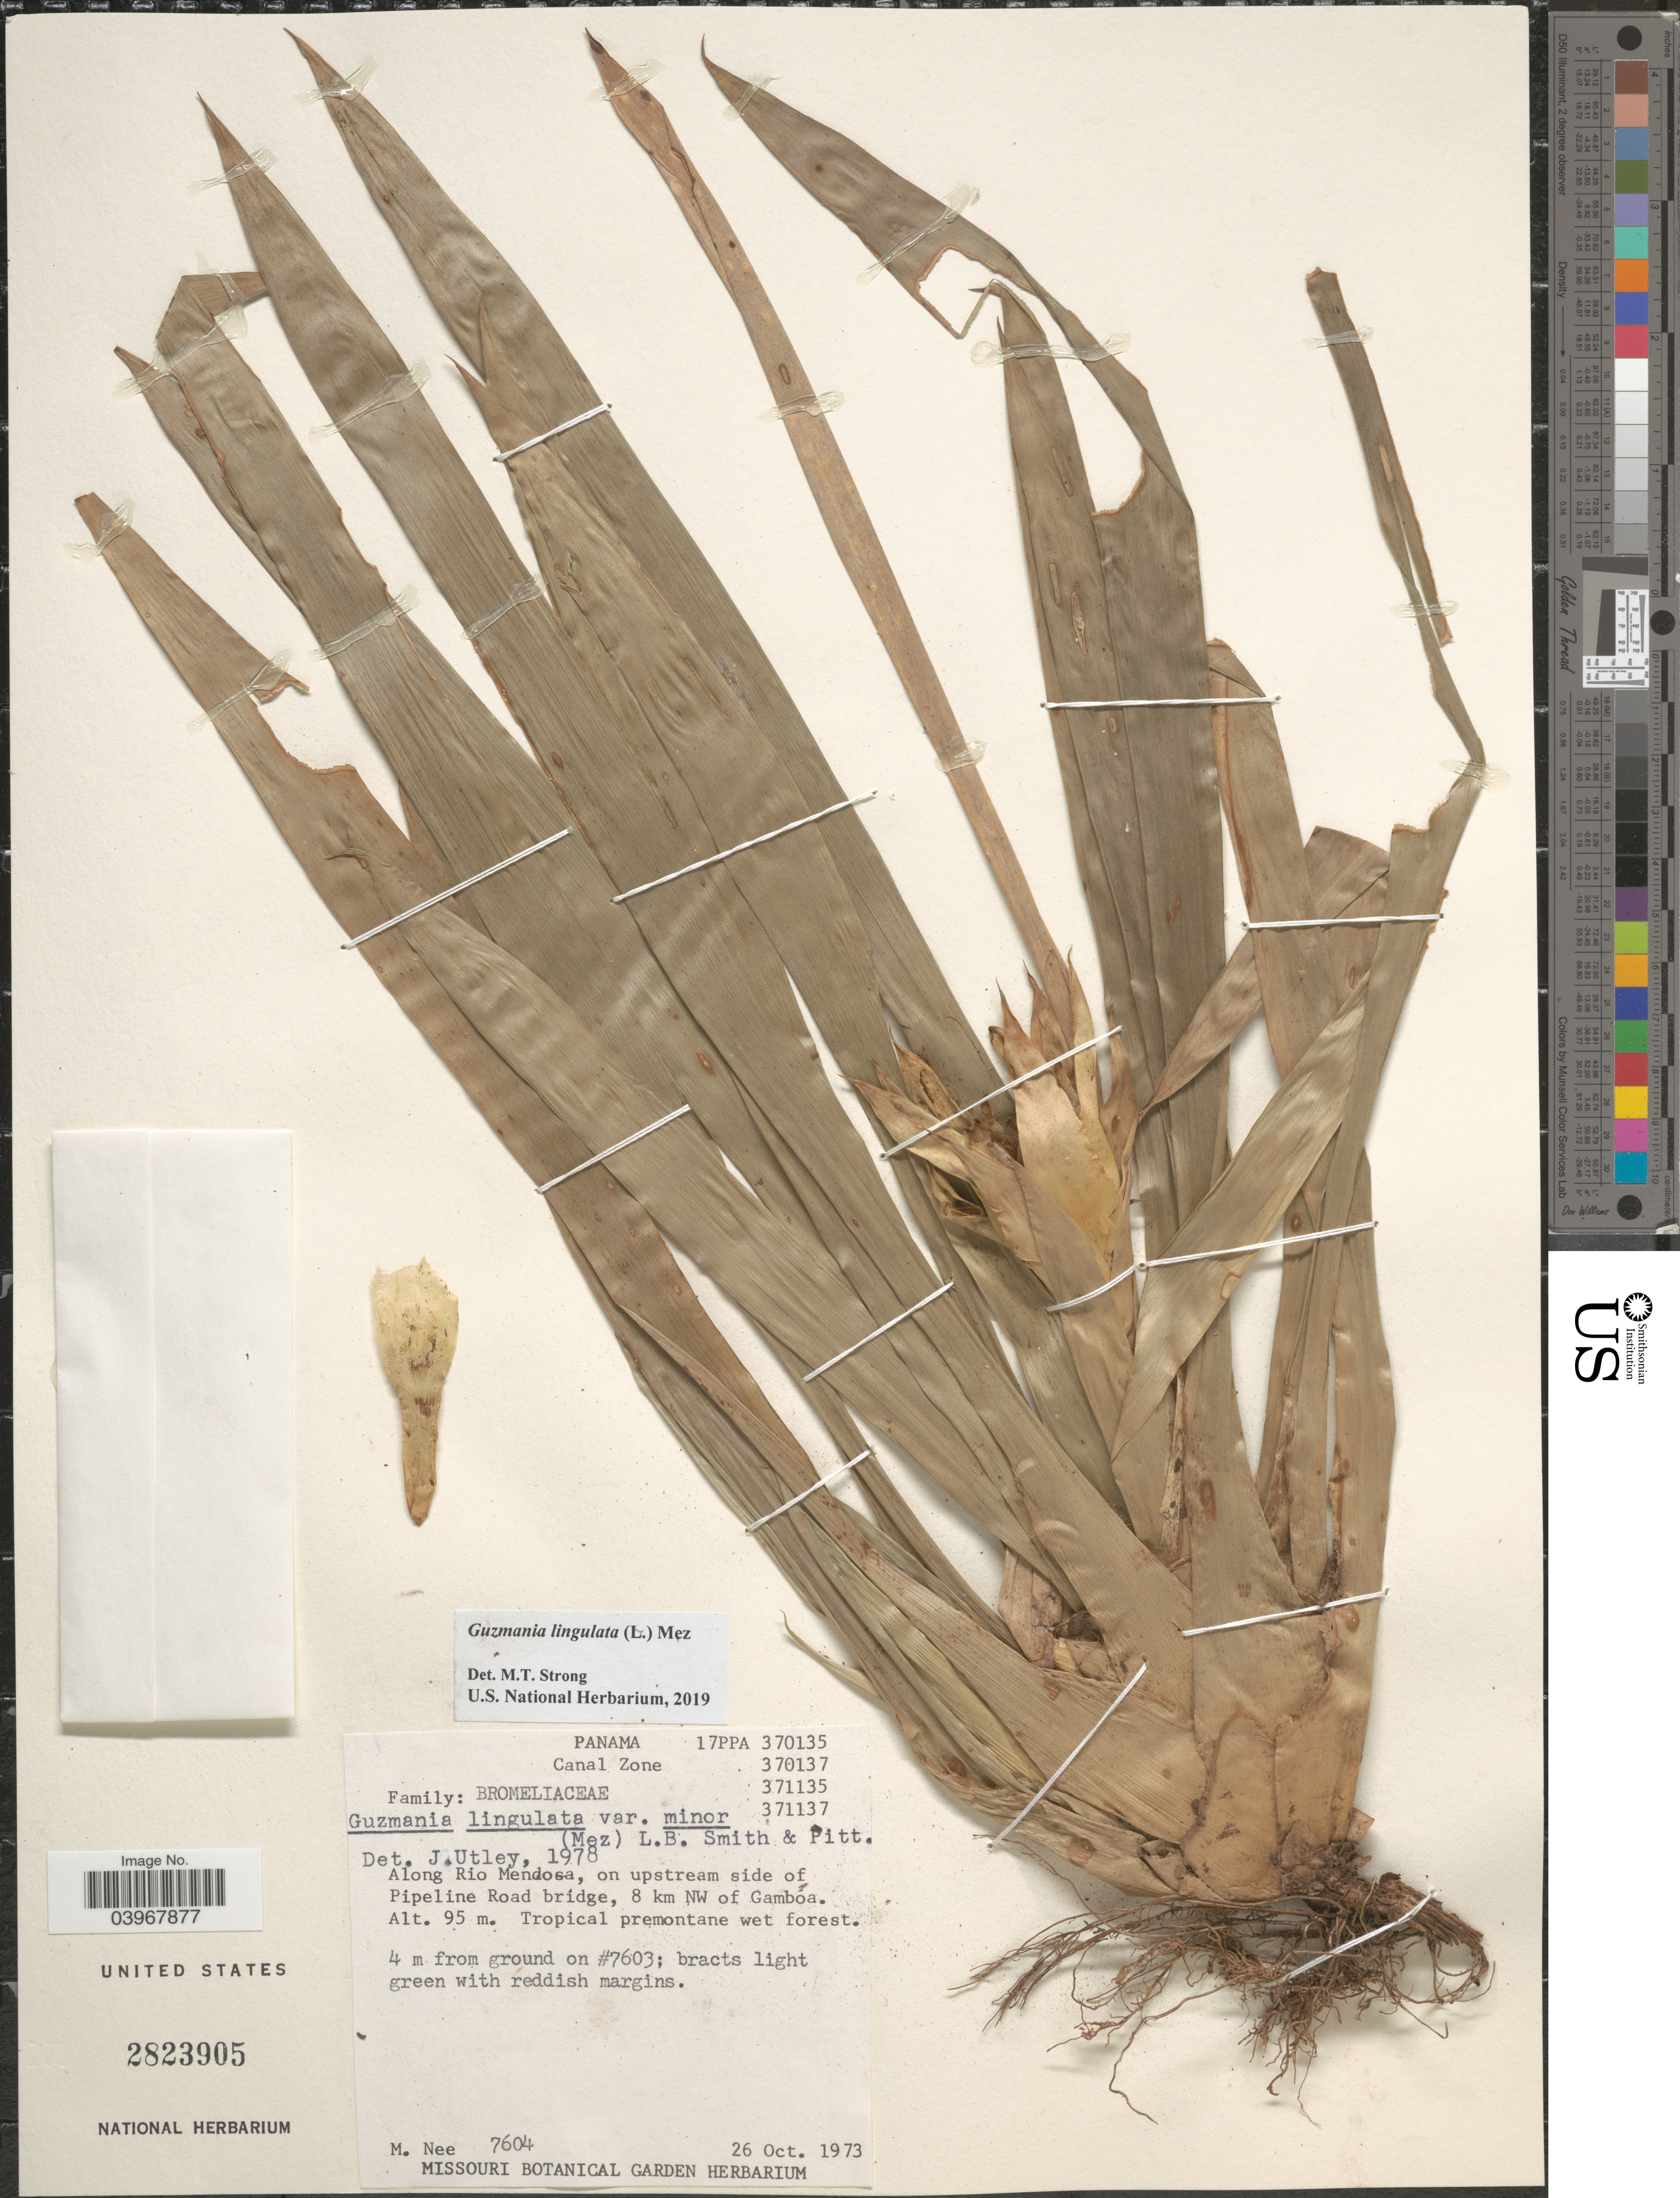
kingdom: Plantae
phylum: Tracheophyta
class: Liliopsida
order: Poales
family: Bromeliaceae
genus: Guzmania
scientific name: Guzmania lingulata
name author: (L.) Mez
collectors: M. Nee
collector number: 7604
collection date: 1973-10-26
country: Panama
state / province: Colón / Panamá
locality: Canal Zone. Along Rio Mendosa, on upstream side of Pipeline Road bridge, 8 km NW of Gamboa.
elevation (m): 95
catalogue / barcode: US 2823905